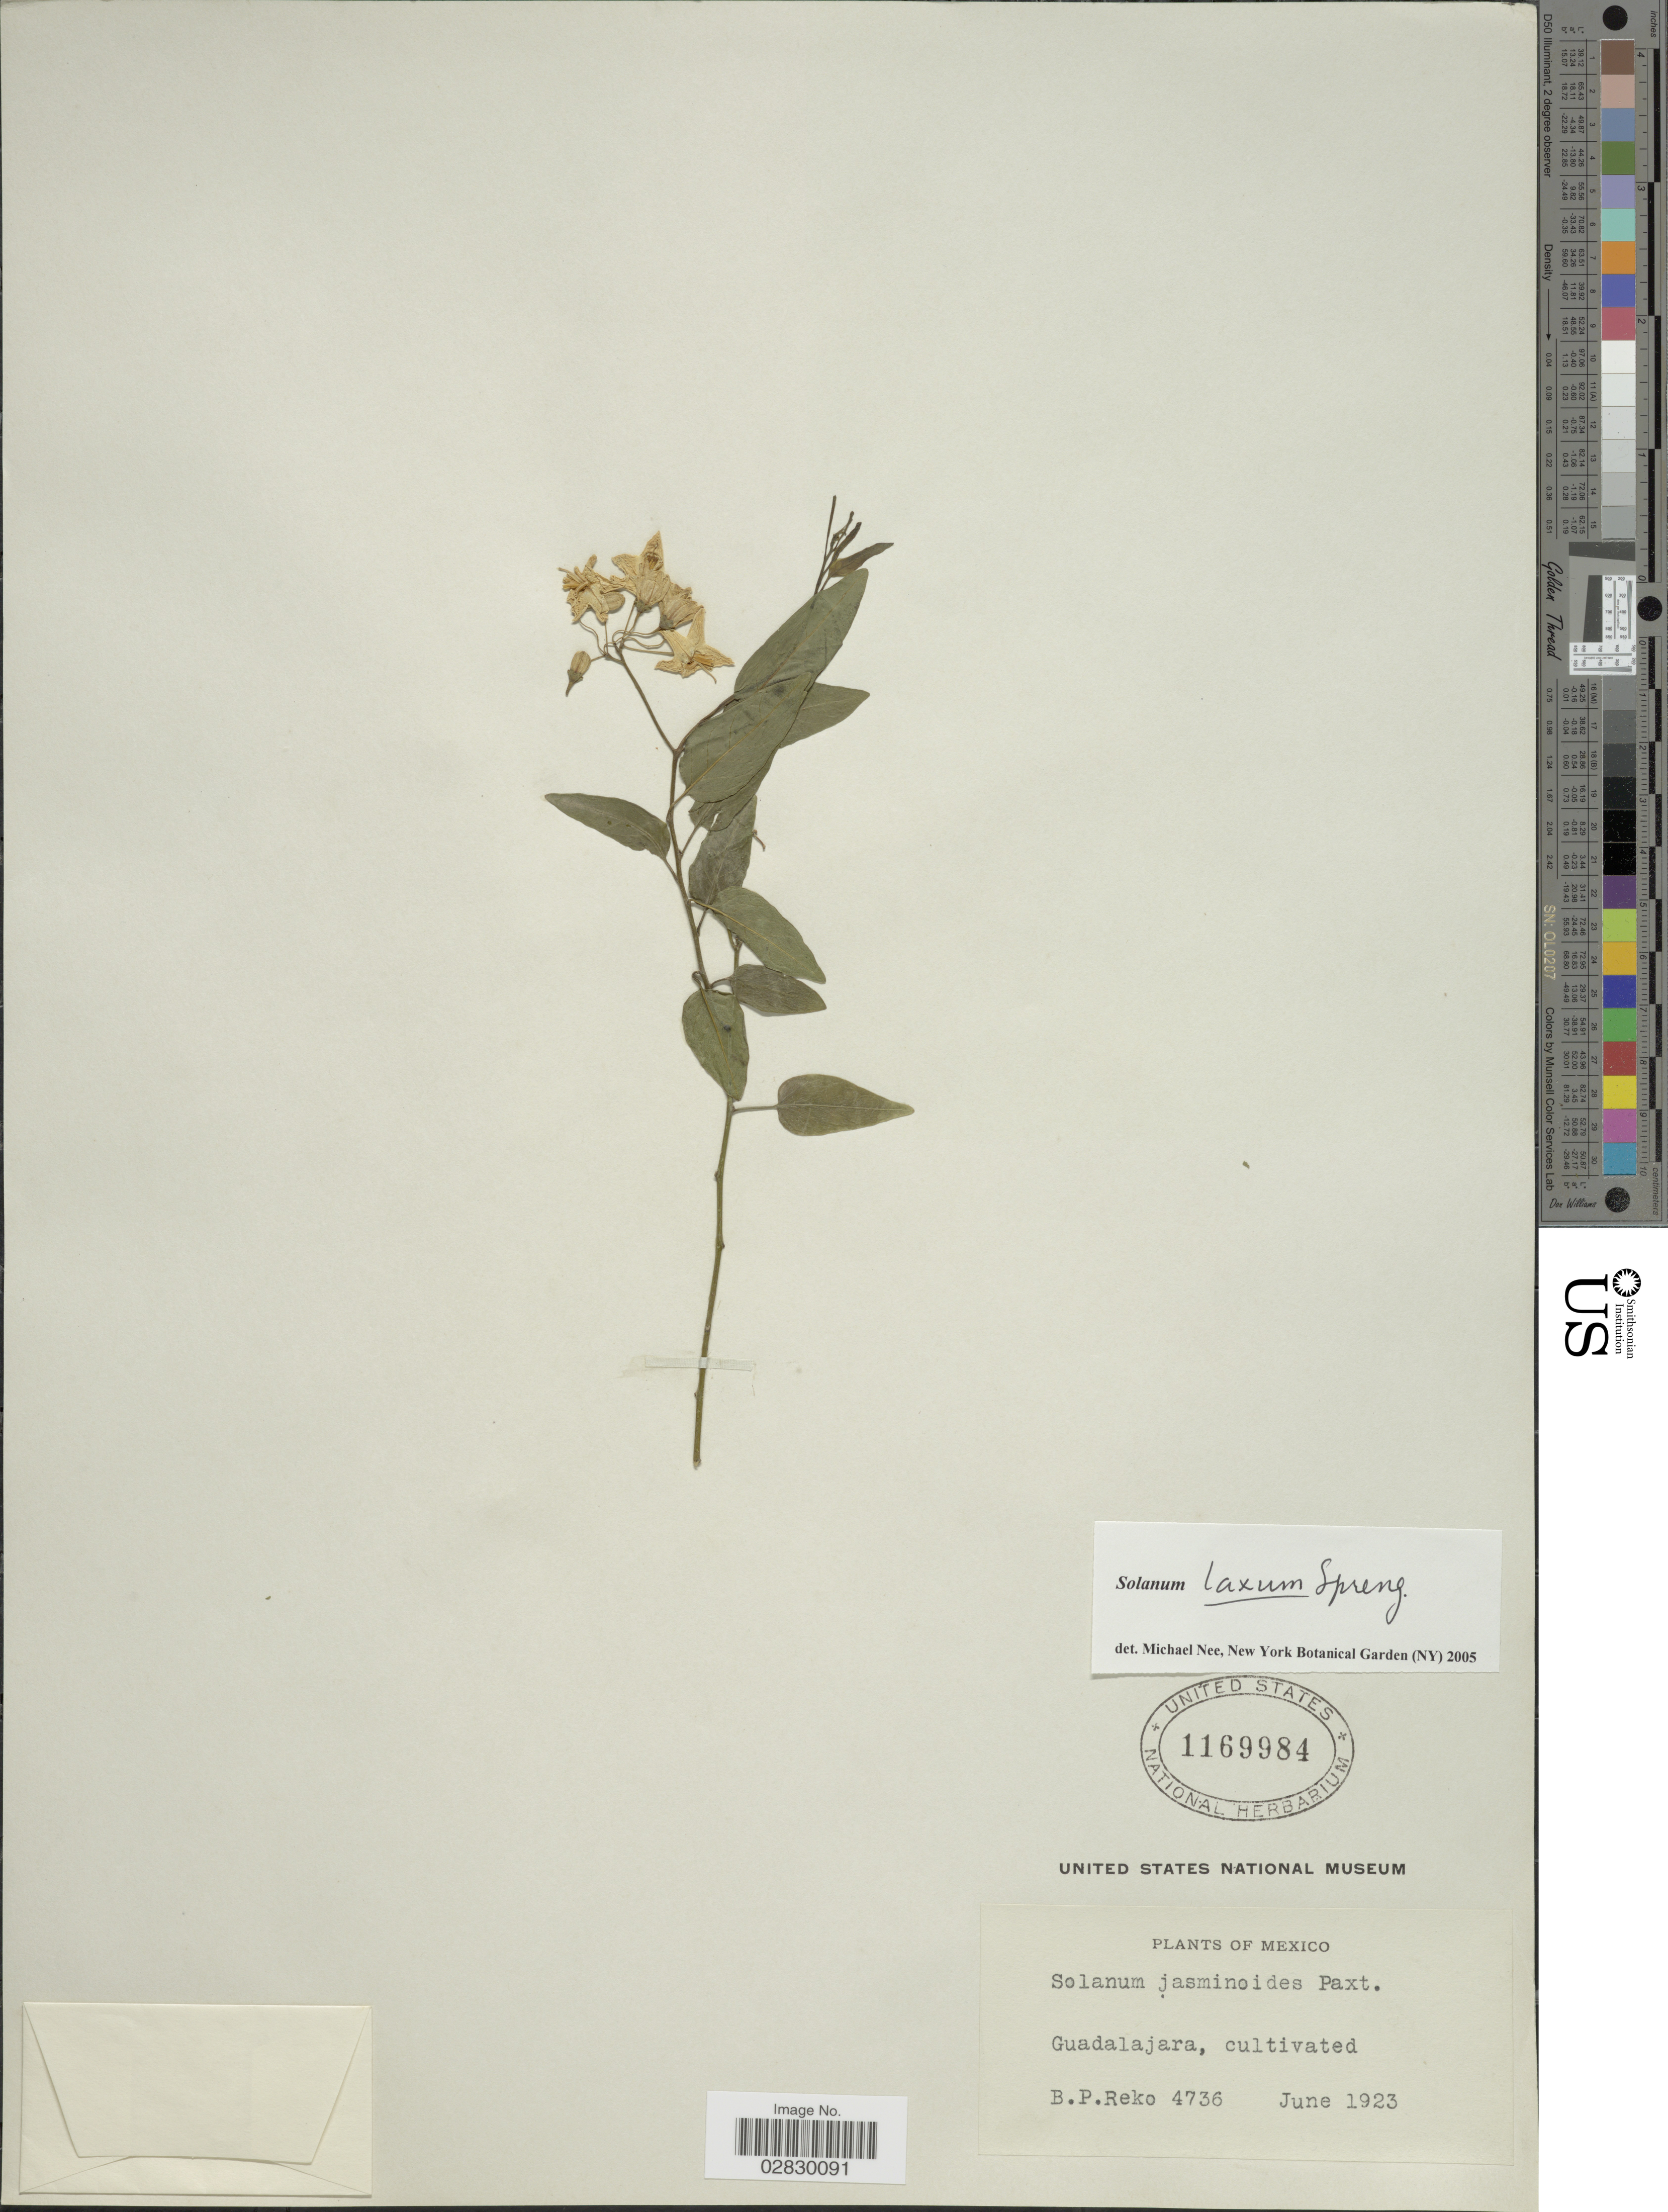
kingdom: Plantae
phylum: Tracheophyta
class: Magnoliopsida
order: Solanales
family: Solanaceae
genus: Solanum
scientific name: Solanum jasminoides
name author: Paxton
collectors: B. P. Reko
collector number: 4736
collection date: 1923-06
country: Mexico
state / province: Jalisco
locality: Guadalajara.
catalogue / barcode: US 1169984